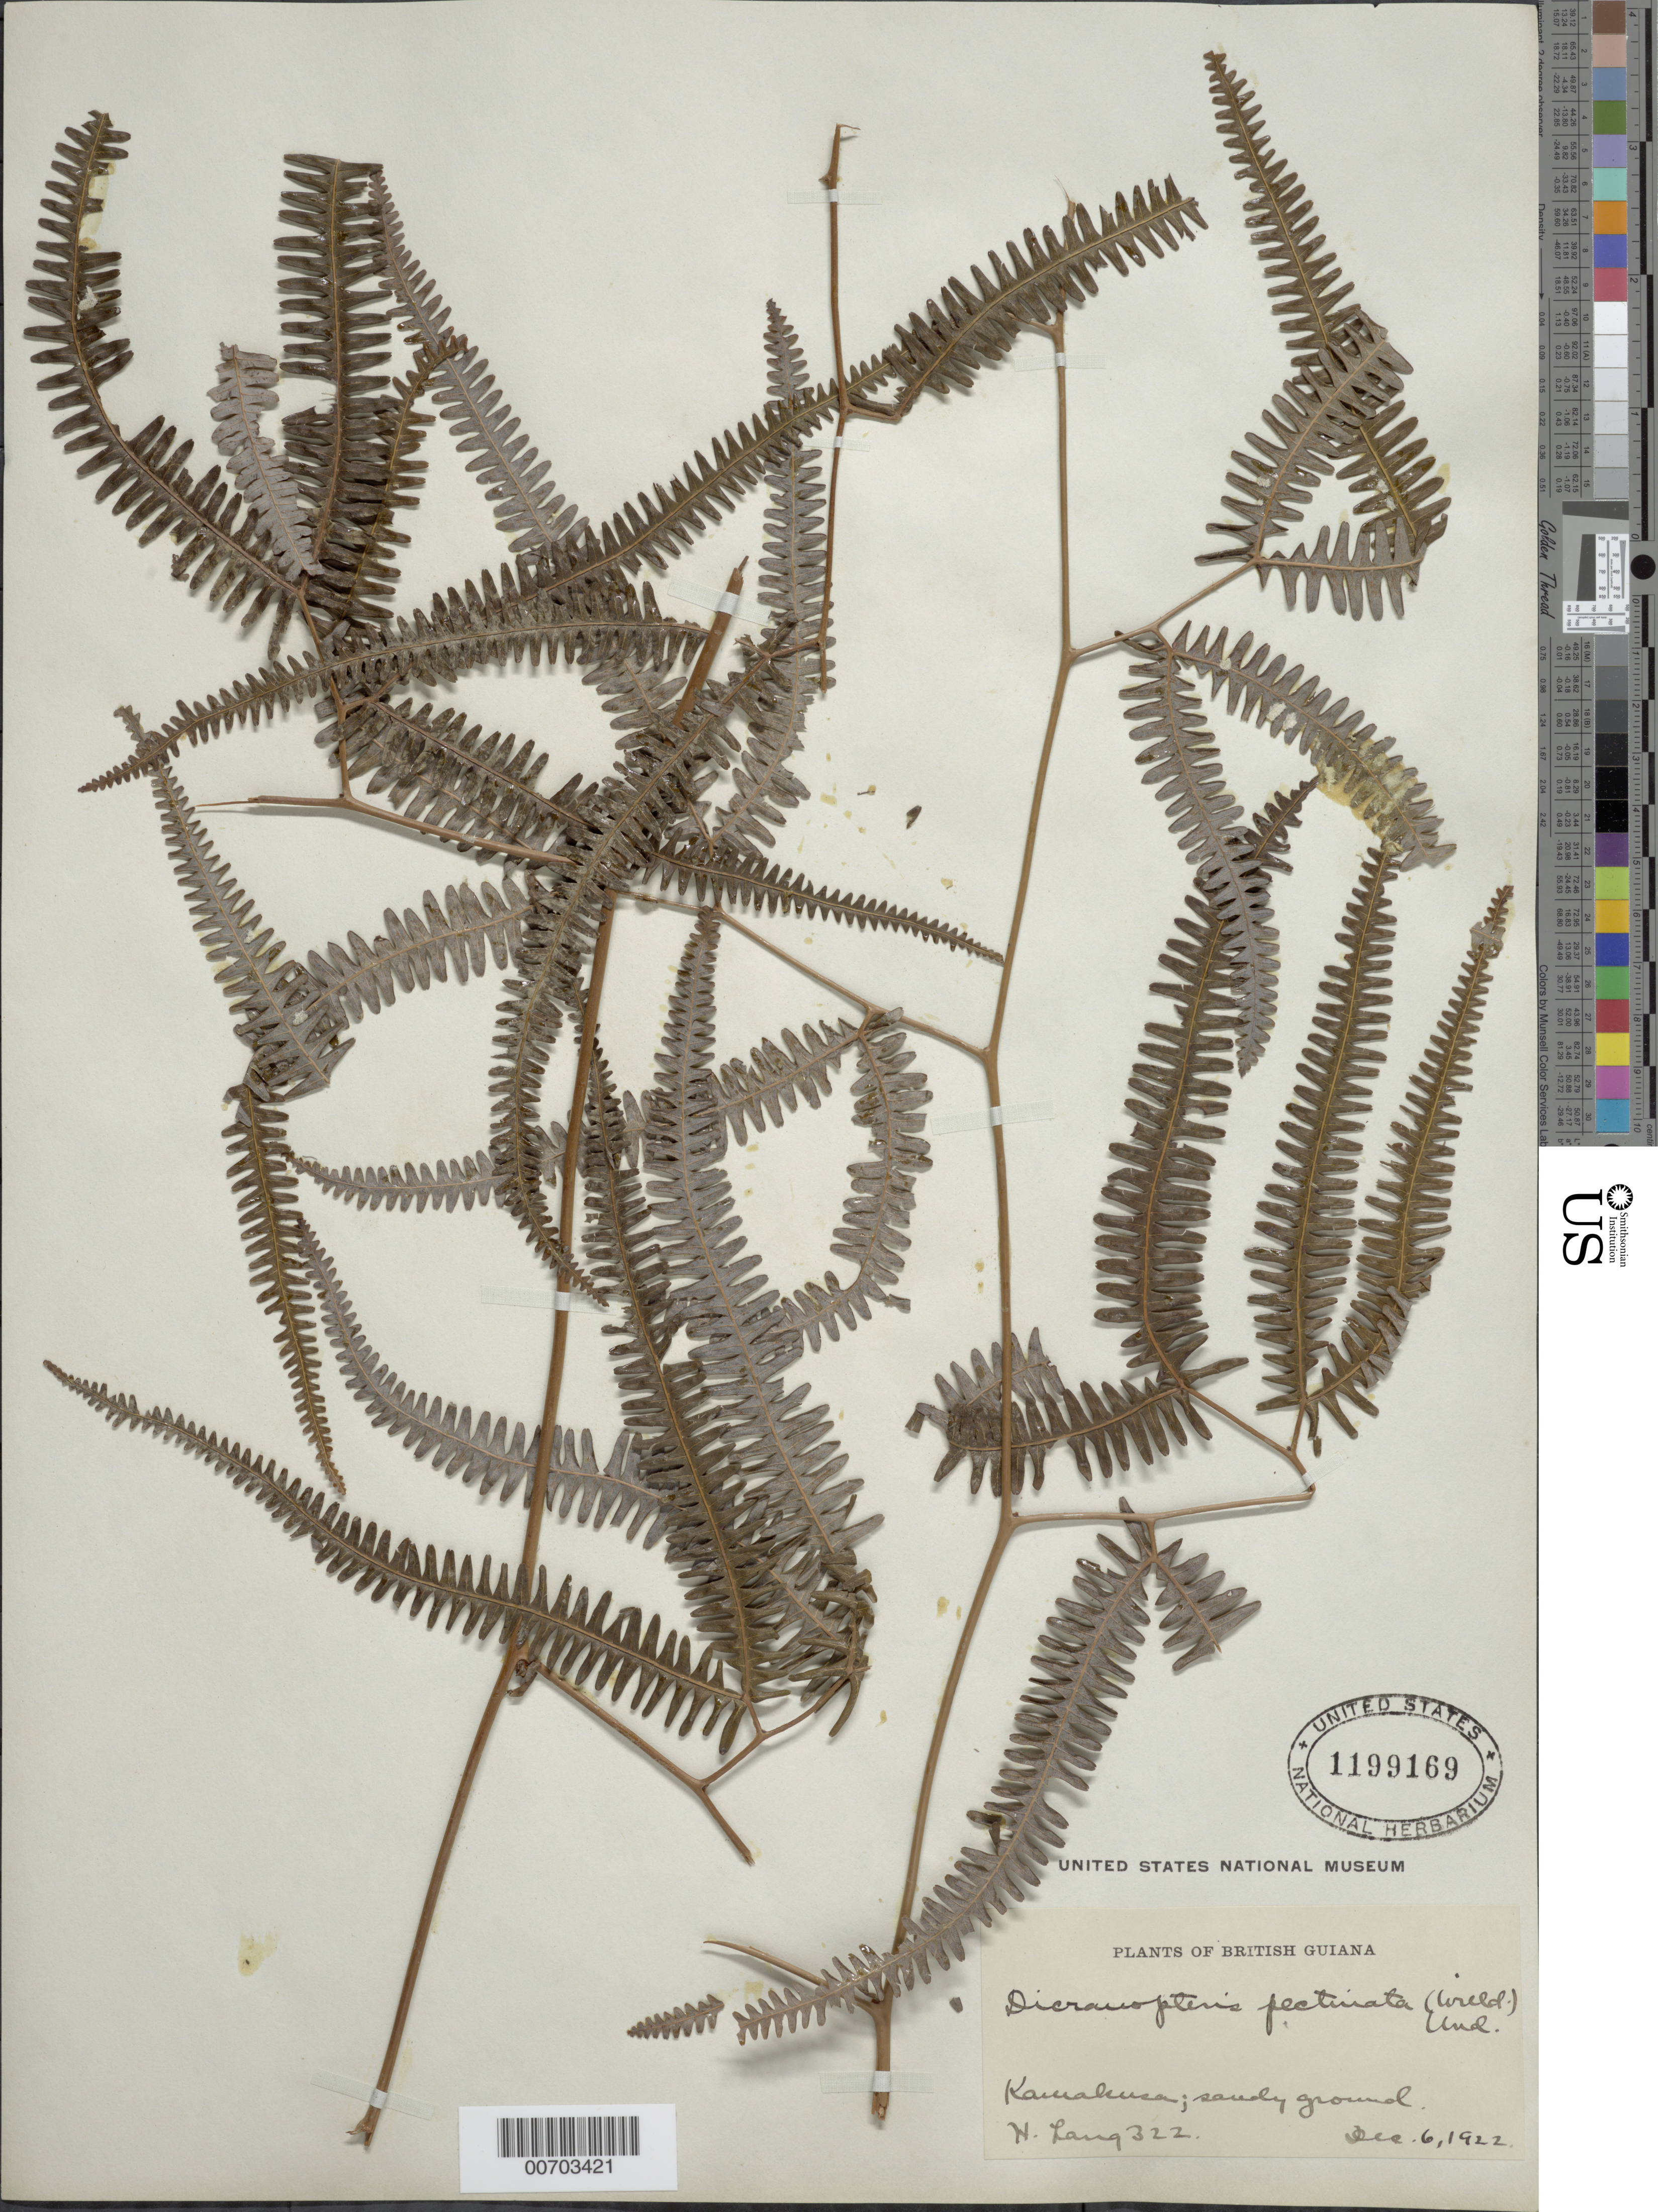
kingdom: Plantae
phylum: Tracheophyta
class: Polypodiopsida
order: Gleicheniales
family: Gleicheniaceae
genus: Gleichenella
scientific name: Gleichenella pectinata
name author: (Willd.) Ching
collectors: H. Lang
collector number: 322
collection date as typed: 6-Dec-22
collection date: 1922-12-06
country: Guyana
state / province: Cuyuni-Mazaruni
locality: Kamakusa, Upper Mazaruni R.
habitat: Sandy ground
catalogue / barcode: US 1199169